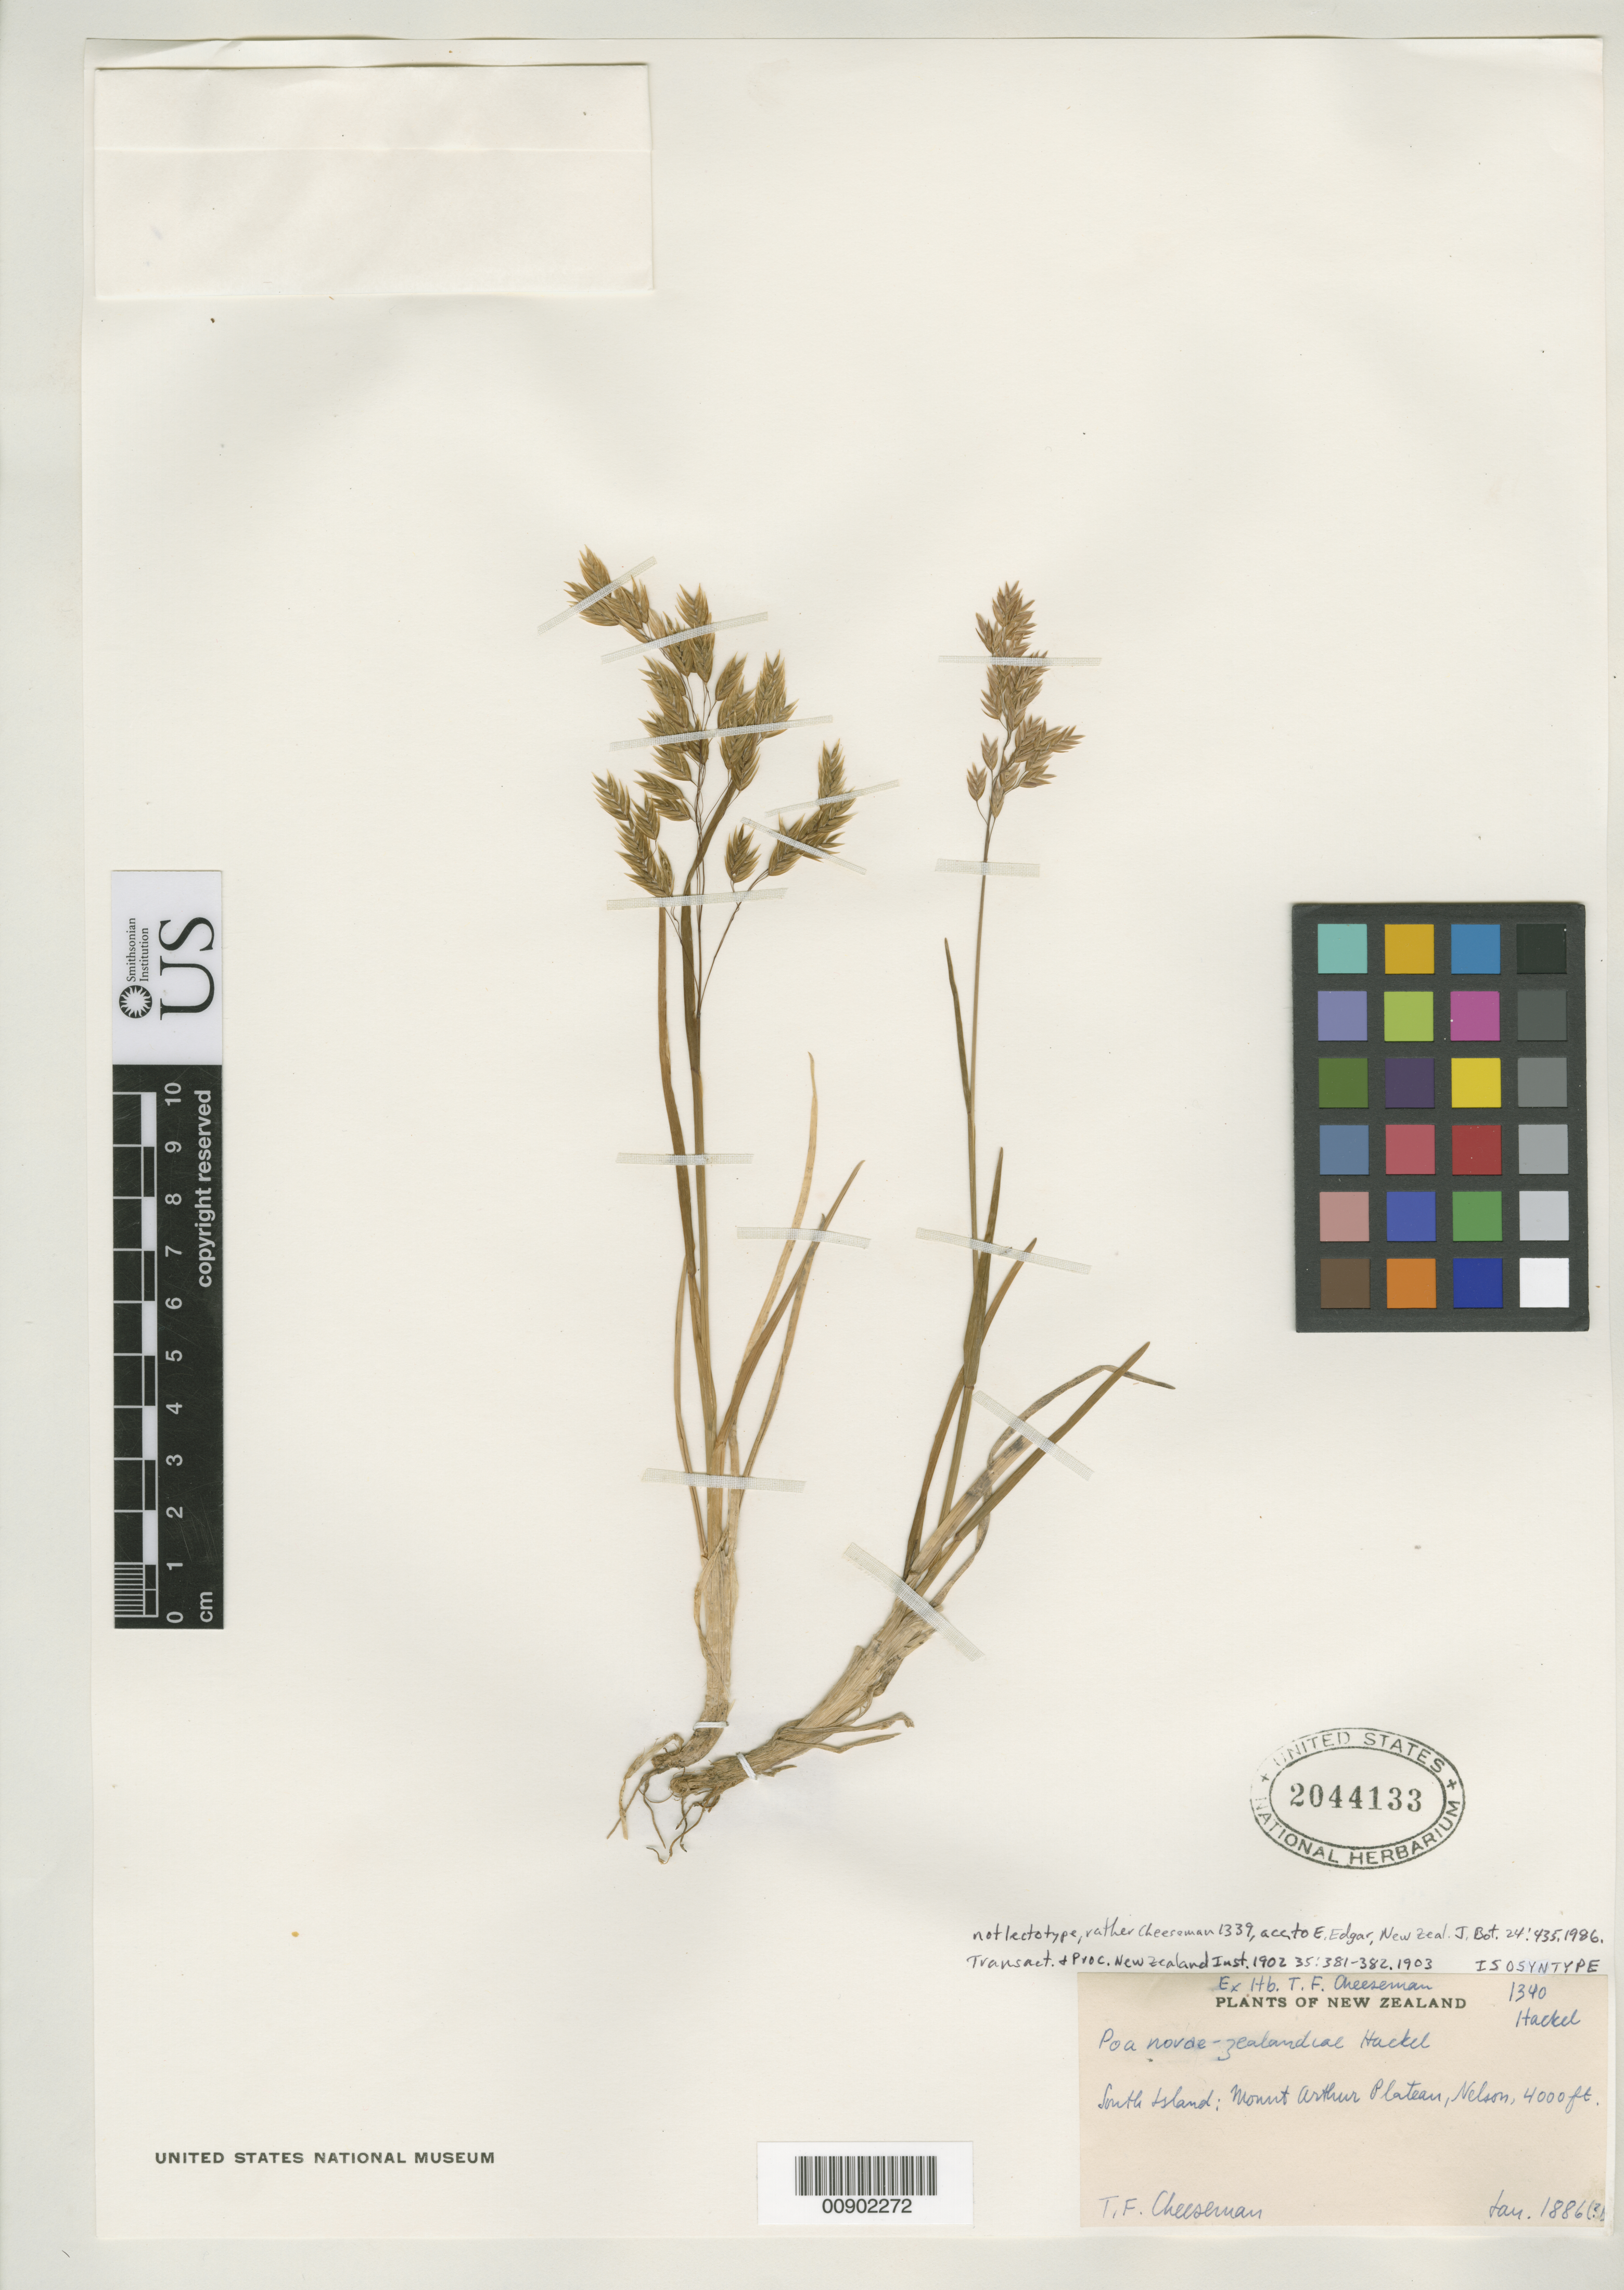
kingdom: Plantae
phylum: Tracheophyta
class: Liliopsida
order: Poales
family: Poaceae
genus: Poa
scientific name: Poa novae-zelandiae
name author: Hack.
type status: Isosyntype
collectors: T. F. Cheeseman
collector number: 1340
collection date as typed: Jan 1886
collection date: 1886-01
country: New Zealand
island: South Island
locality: South Island: Mount Arthur Plateau, Nelson.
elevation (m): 1219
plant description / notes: Lectotype collection is Cheeseman 1339 as designated by E. Edgar, New Zealand J. Bot. 35: 381 (1903).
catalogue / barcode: US 2044133